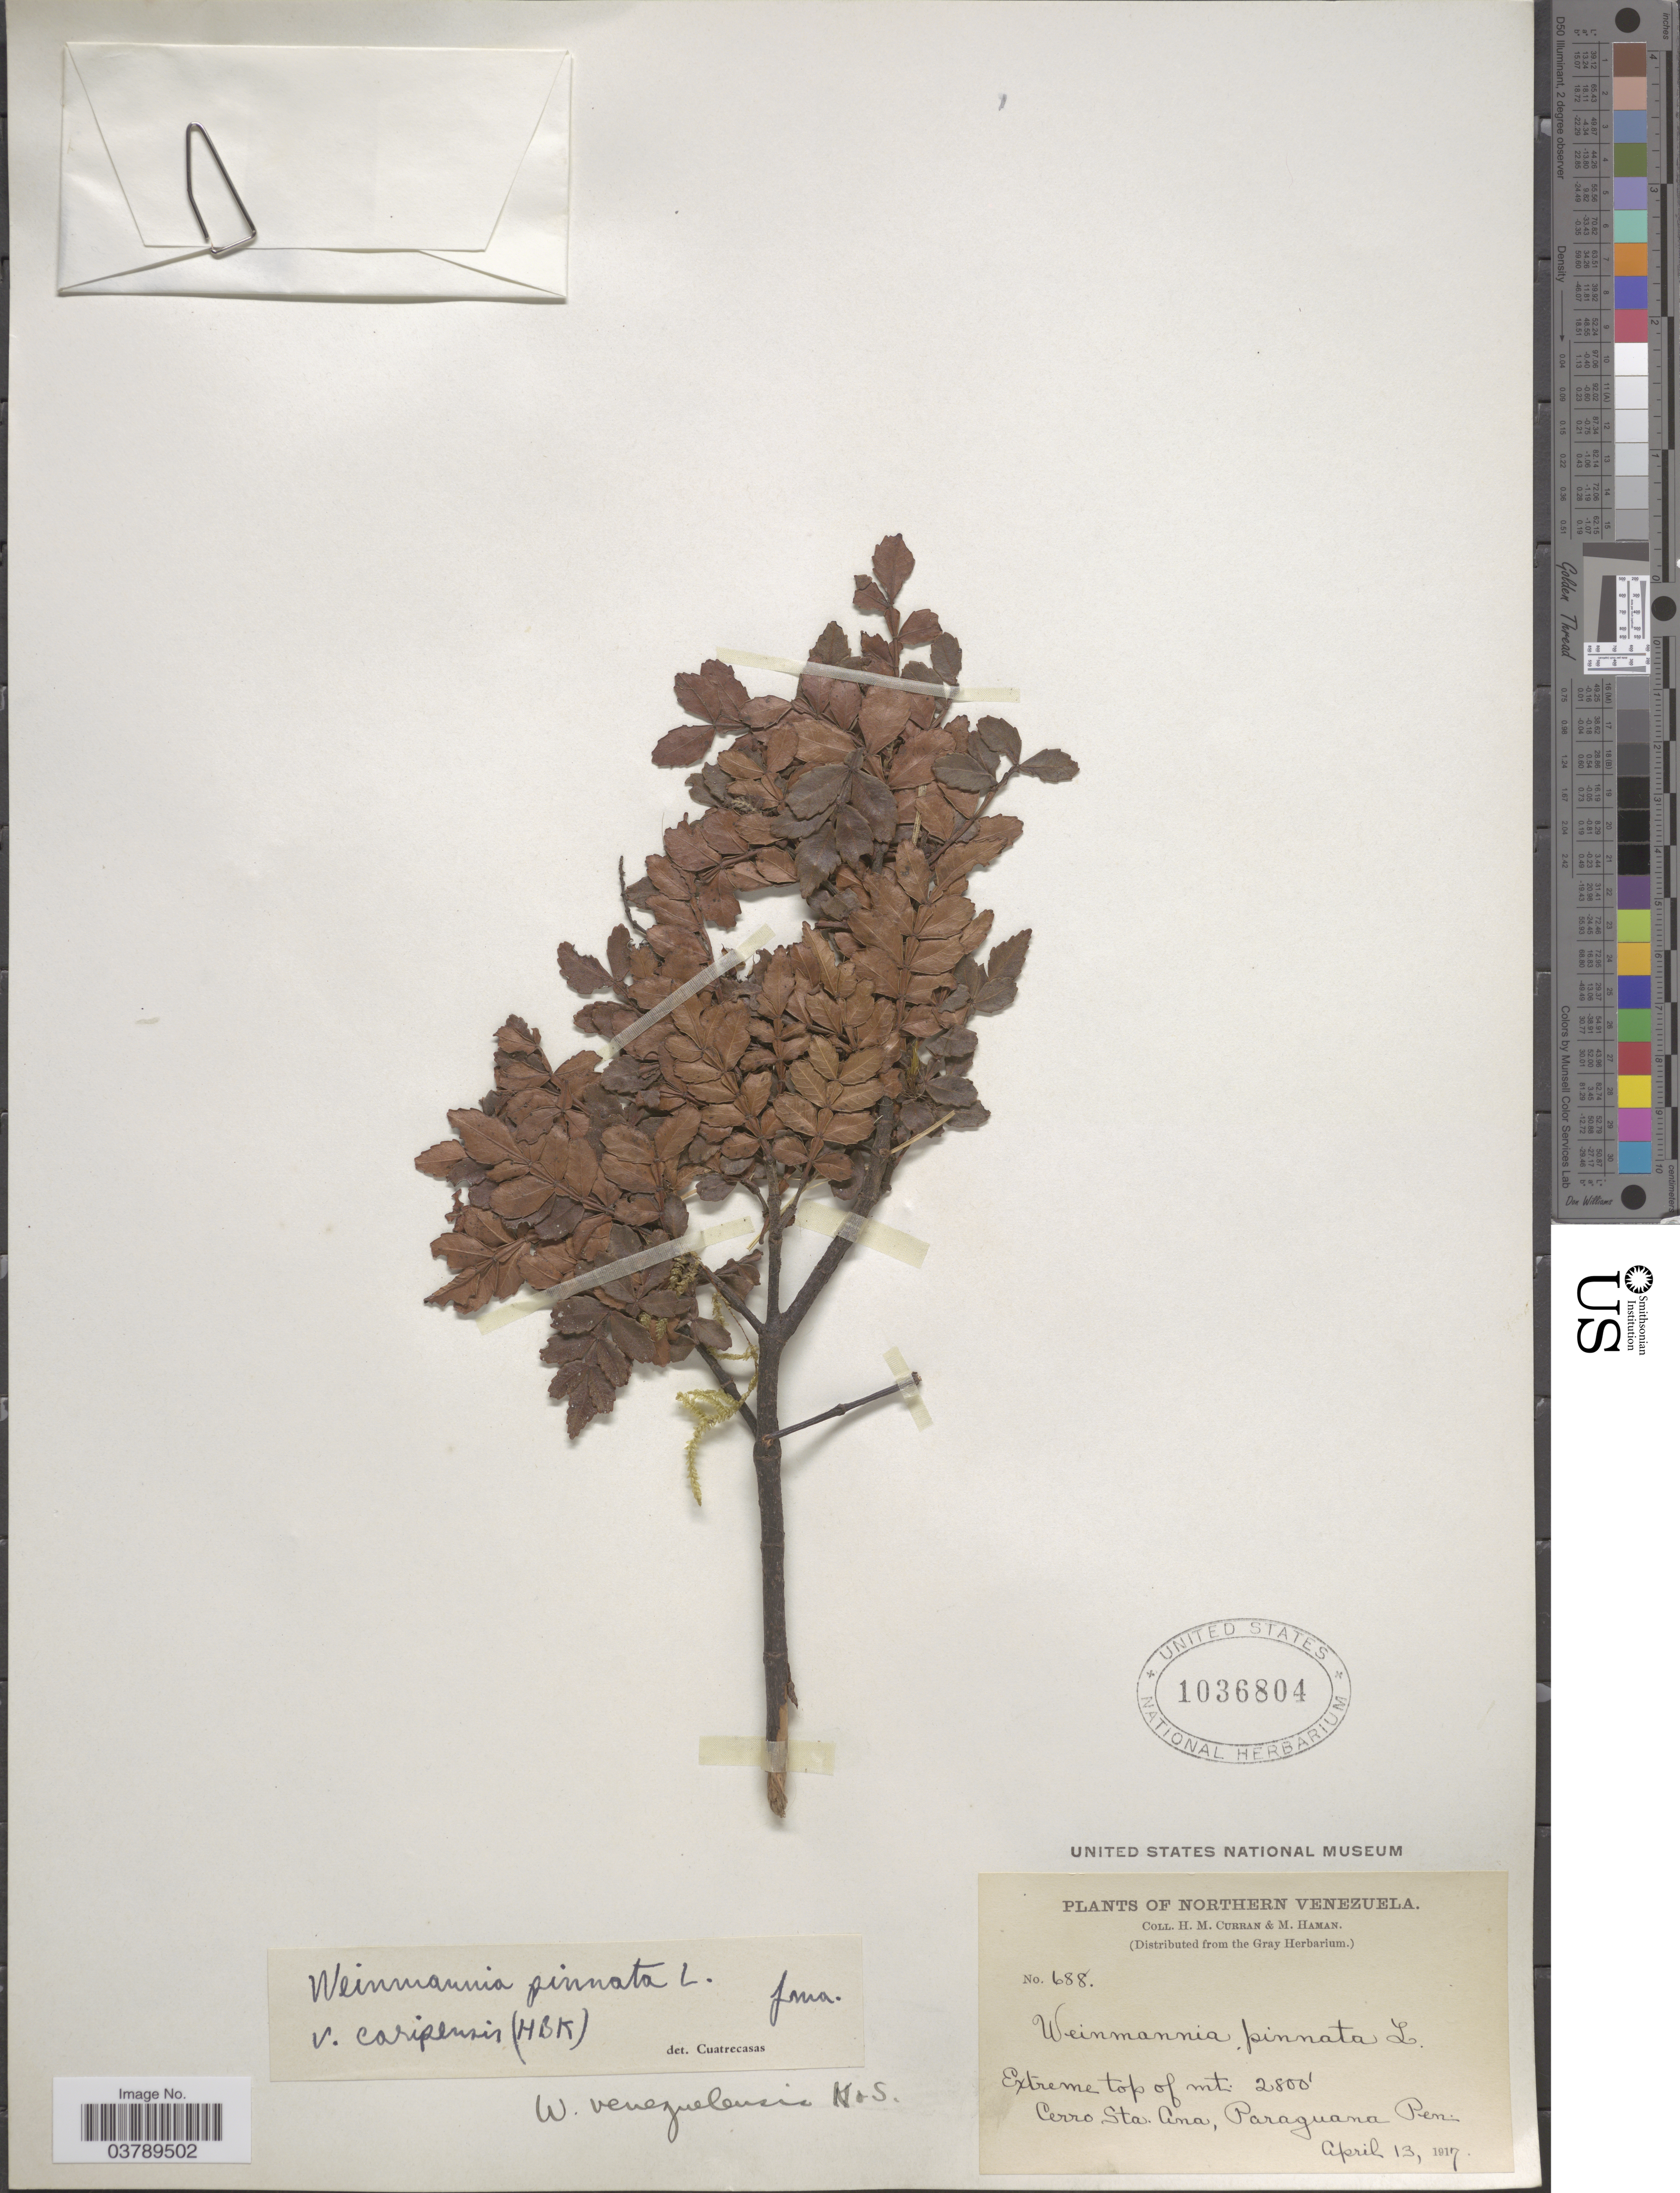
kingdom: Plantae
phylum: Tracheophyta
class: Magnoliopsida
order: Oxalidales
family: Cunoniaceae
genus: Weinmannia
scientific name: Weinmannia pinnata var. caripensis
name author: (Kunth) Cuatrec.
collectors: H. M. Curran & M. Haman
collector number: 688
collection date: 1917-04-13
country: Venezuela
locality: Extreme top of mt. Cerro Sta. Ana, Paraguana Pen.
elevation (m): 853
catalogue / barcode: US 1036804